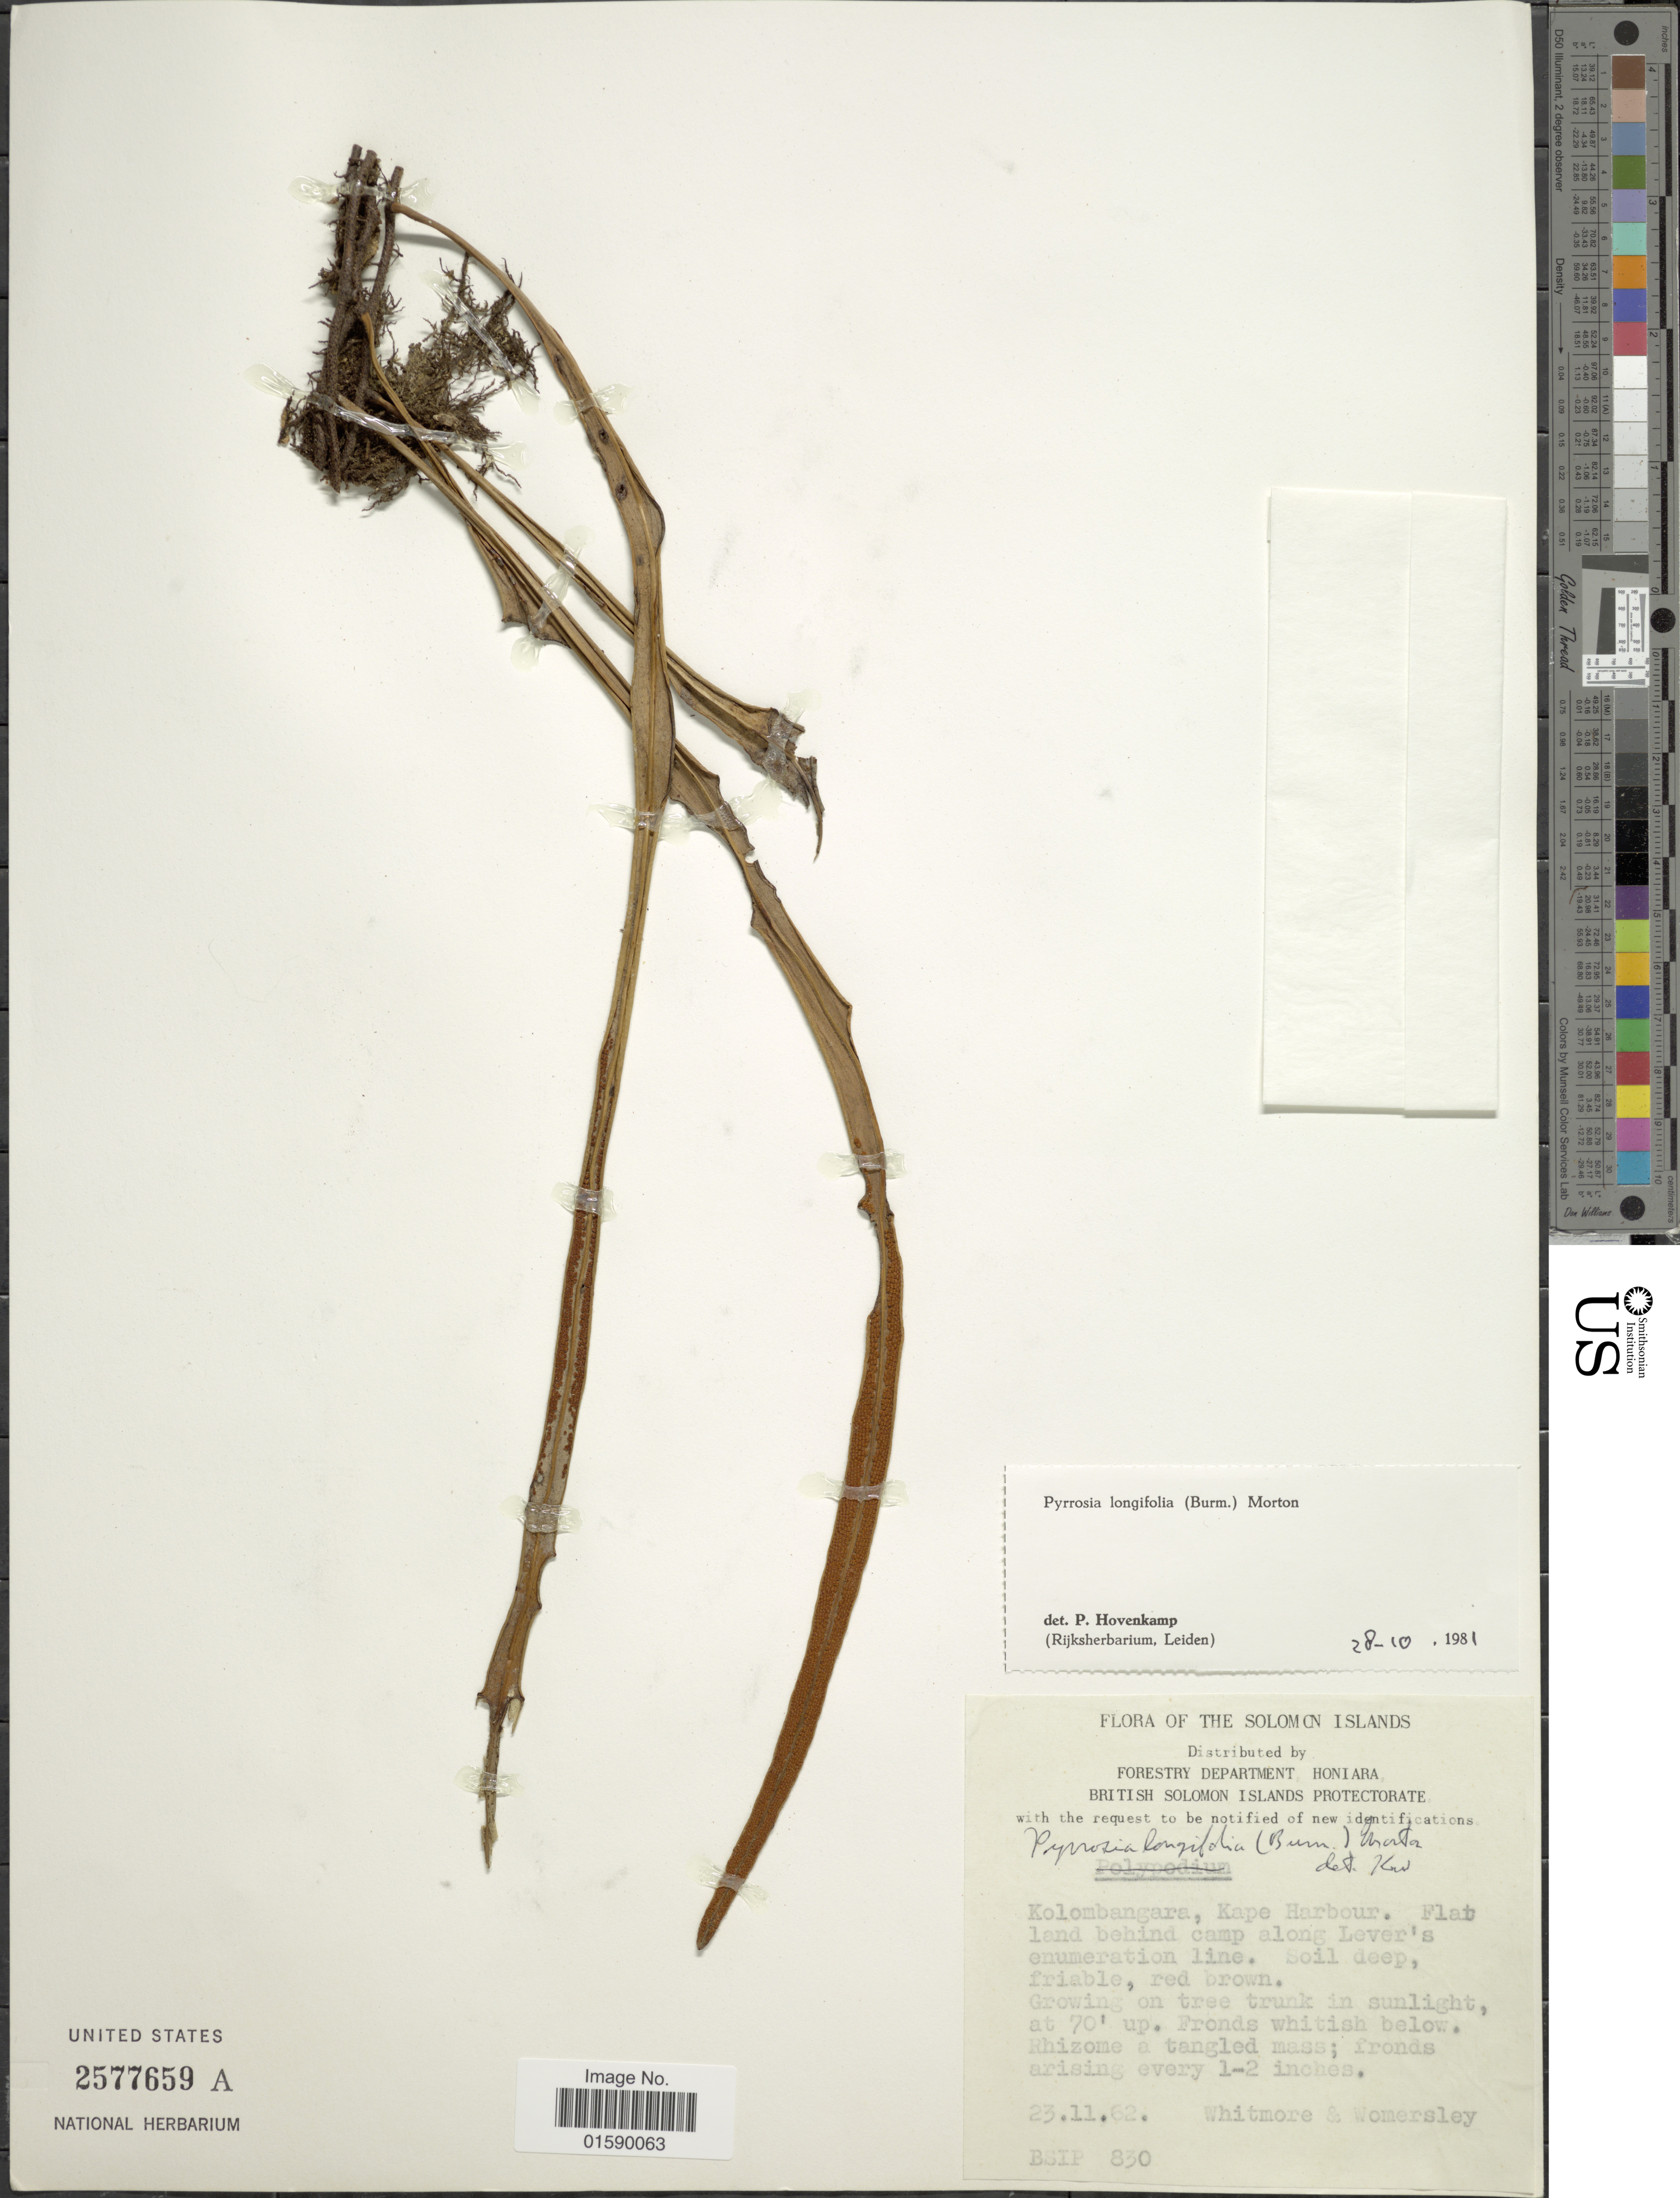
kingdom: Plantae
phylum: Tracheophyta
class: Polypodiopsida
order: Polypodiales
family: Polypodiaceae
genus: Pyrrosia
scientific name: Pyrrosia longifolia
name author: (Burm. f.) C.V. Morton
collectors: Whitmore & Womersley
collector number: BSIP830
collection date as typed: Transcribed d/m/y: 23/11/62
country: Solomon Islands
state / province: Solomon Islands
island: Kolombangara [Nduke]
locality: Solomon Islands. Kolombangara, Kape Harbour, Flat land behind camp along Lever's enumeration line.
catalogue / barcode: US 2577659A